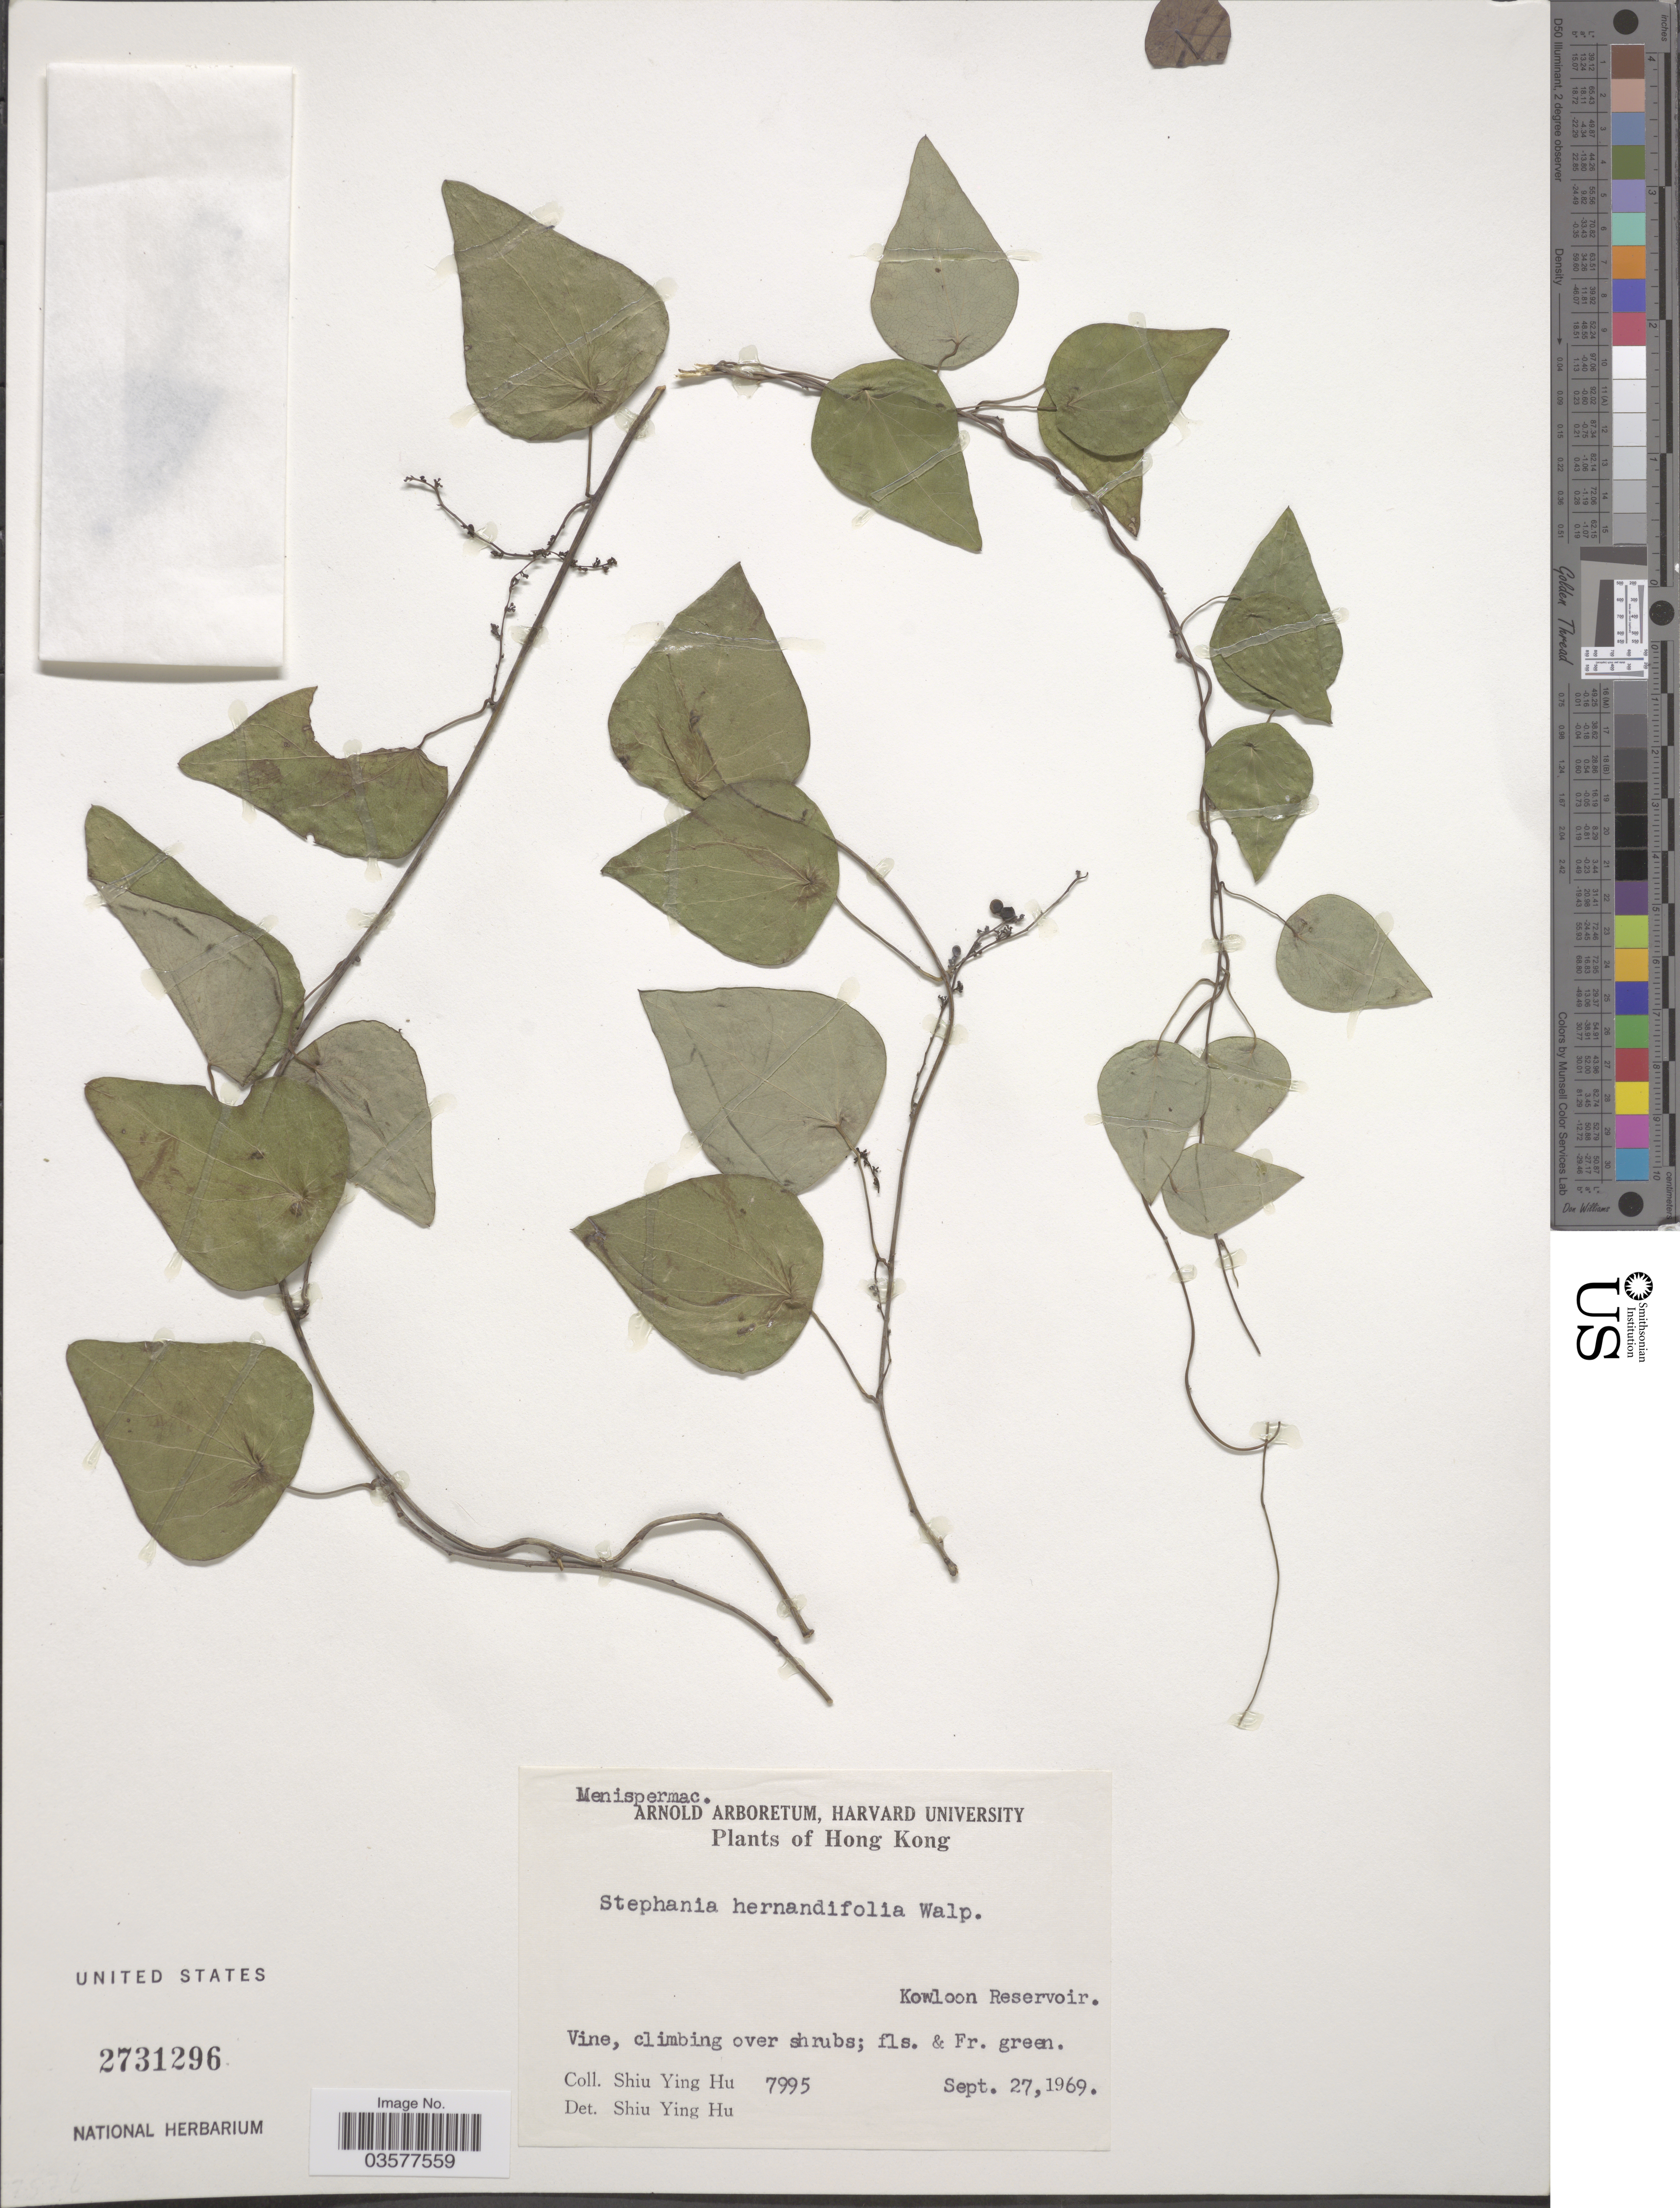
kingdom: Plantae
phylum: Tracheophyta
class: Magnoliopsida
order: Ranunculales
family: Menispermaceae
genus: Stephania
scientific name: Stephania hernandiifolia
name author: (Willd.) Walp.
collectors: S. Y. Hu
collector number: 7995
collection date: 1969-09-27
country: China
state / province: Hong Kong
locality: Kowloon Reservoir.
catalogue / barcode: US 2731296